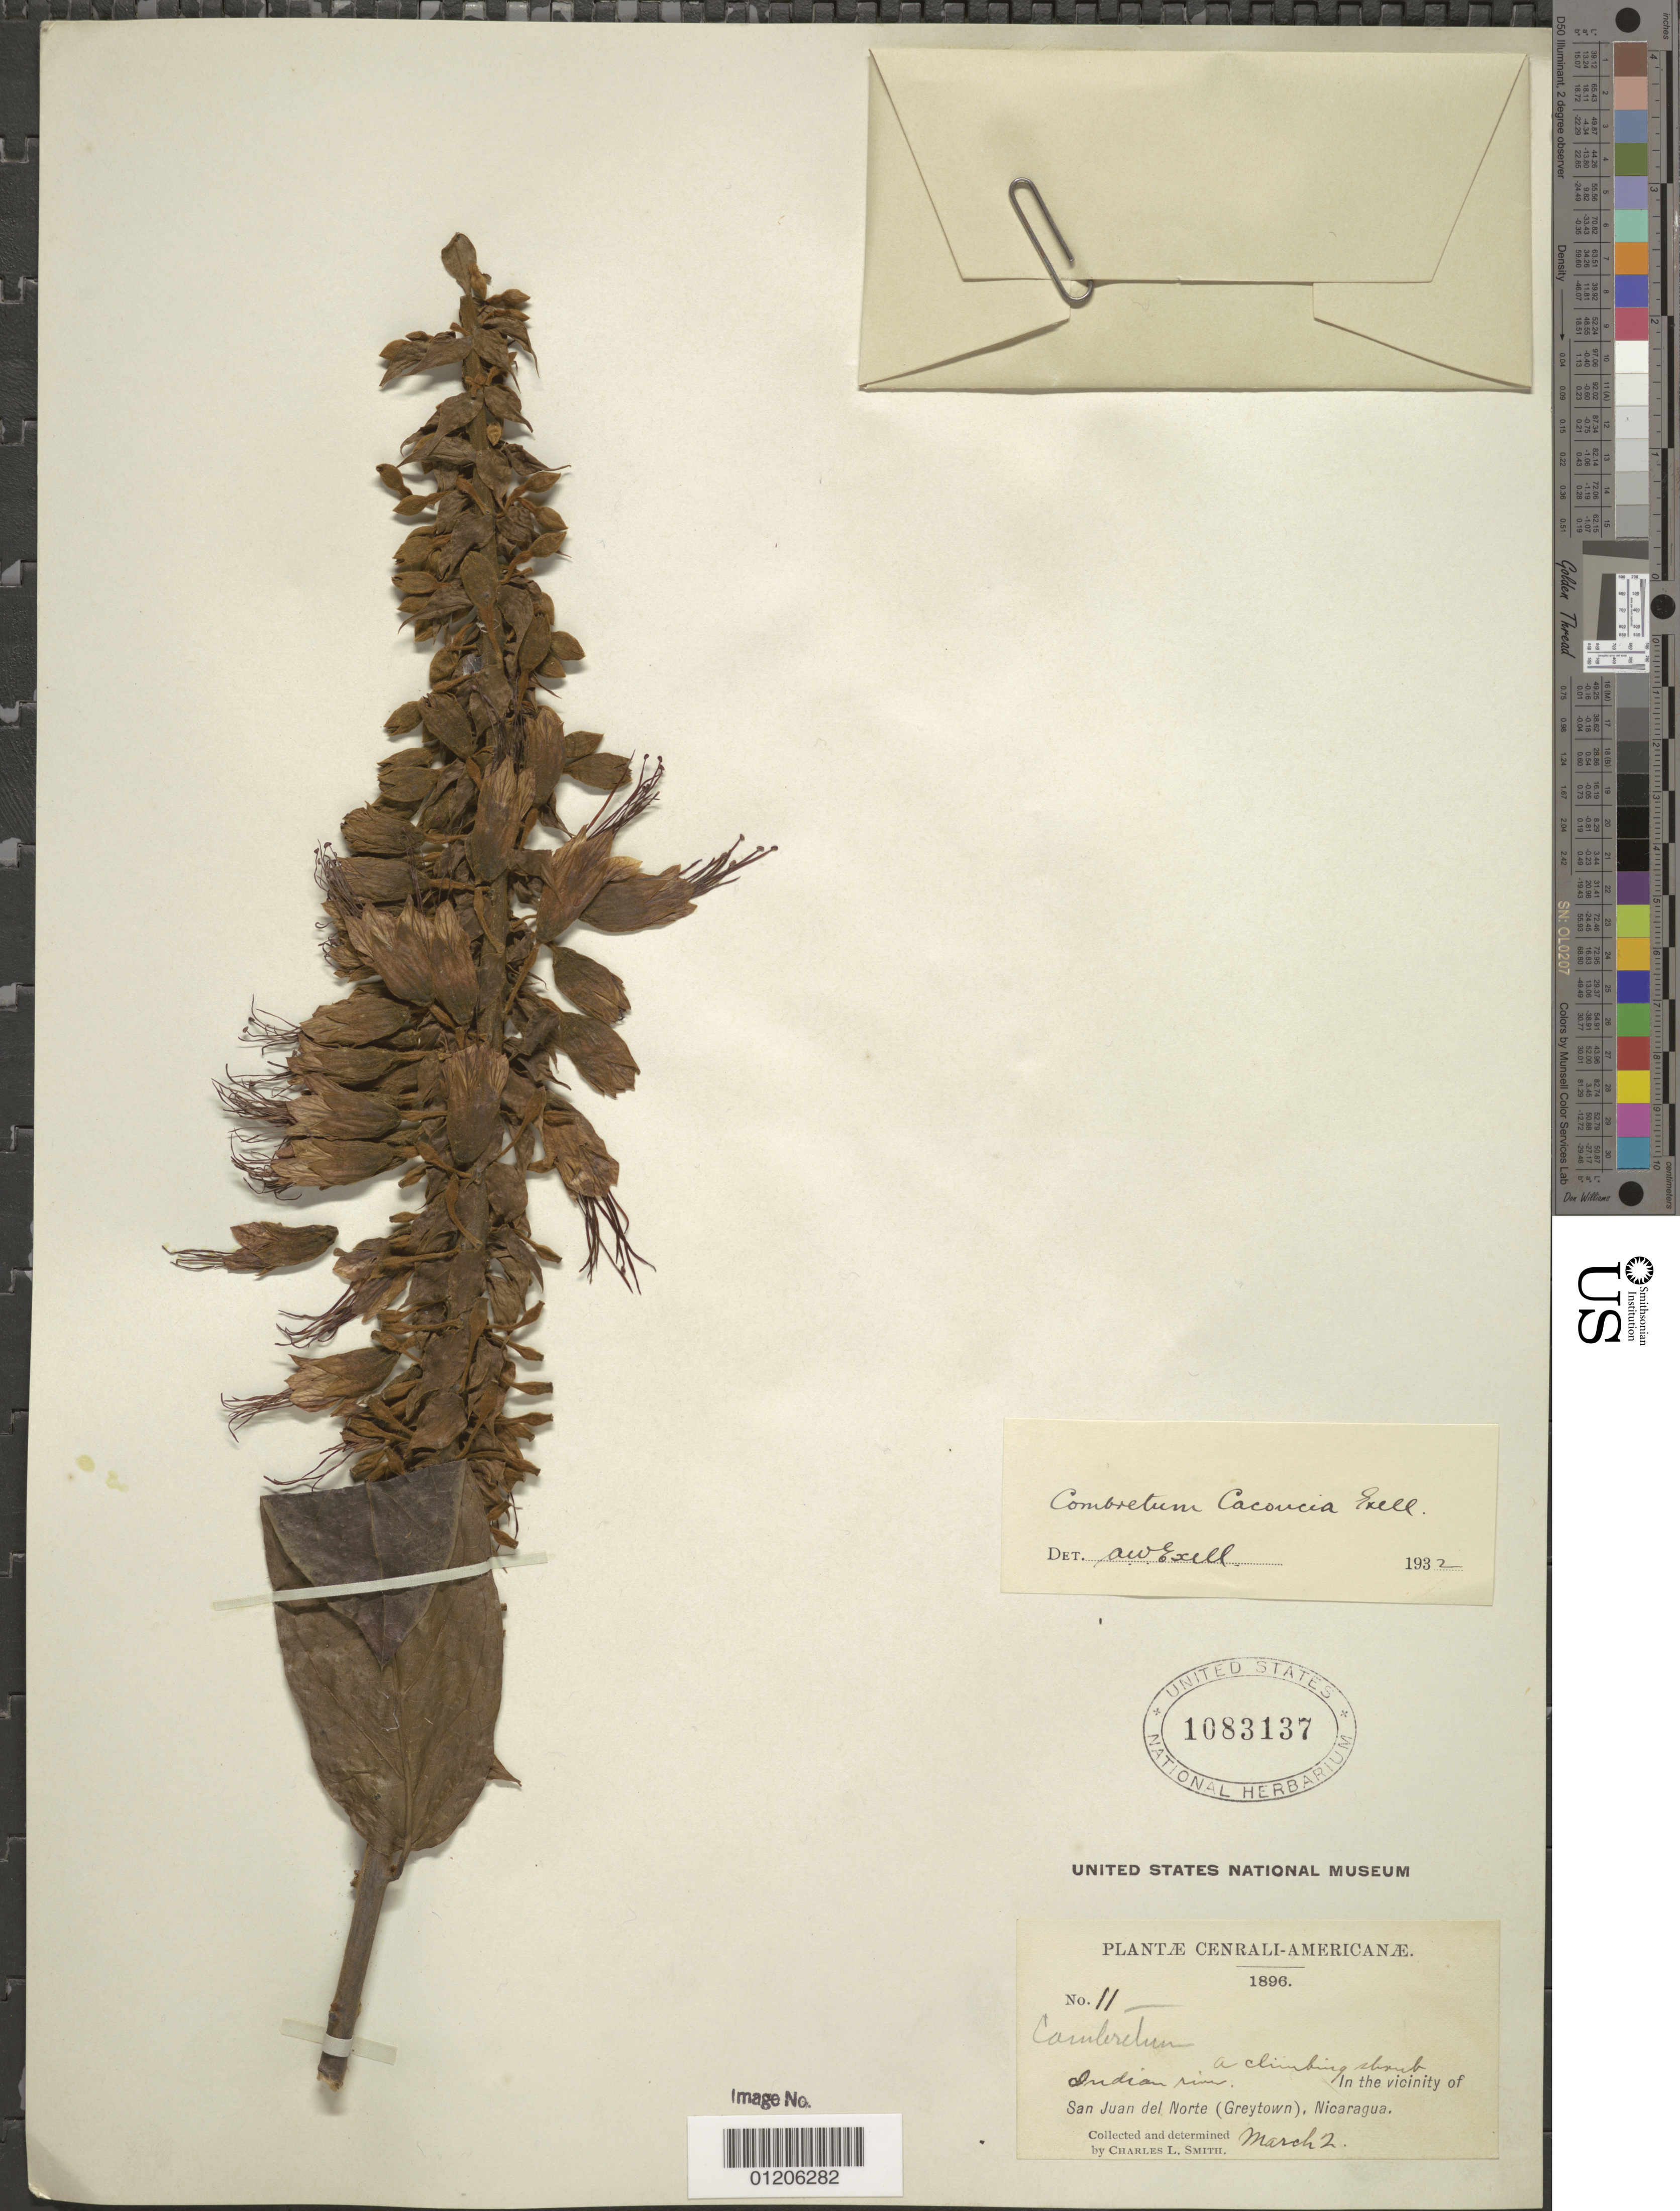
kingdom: Plantae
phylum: Tracheophyta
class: Magnoliopsida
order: Myrtales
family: Combretaceae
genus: Combretum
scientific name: Combretum cacoucia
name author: Exell ex Sandwith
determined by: Exell, A. W.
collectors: C. L. Smith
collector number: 11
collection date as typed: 02 Mar 1896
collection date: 1896-03-02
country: Nicaragua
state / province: Rio San Juan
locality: San Juan del Norte (Greytown).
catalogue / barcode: US 1083137